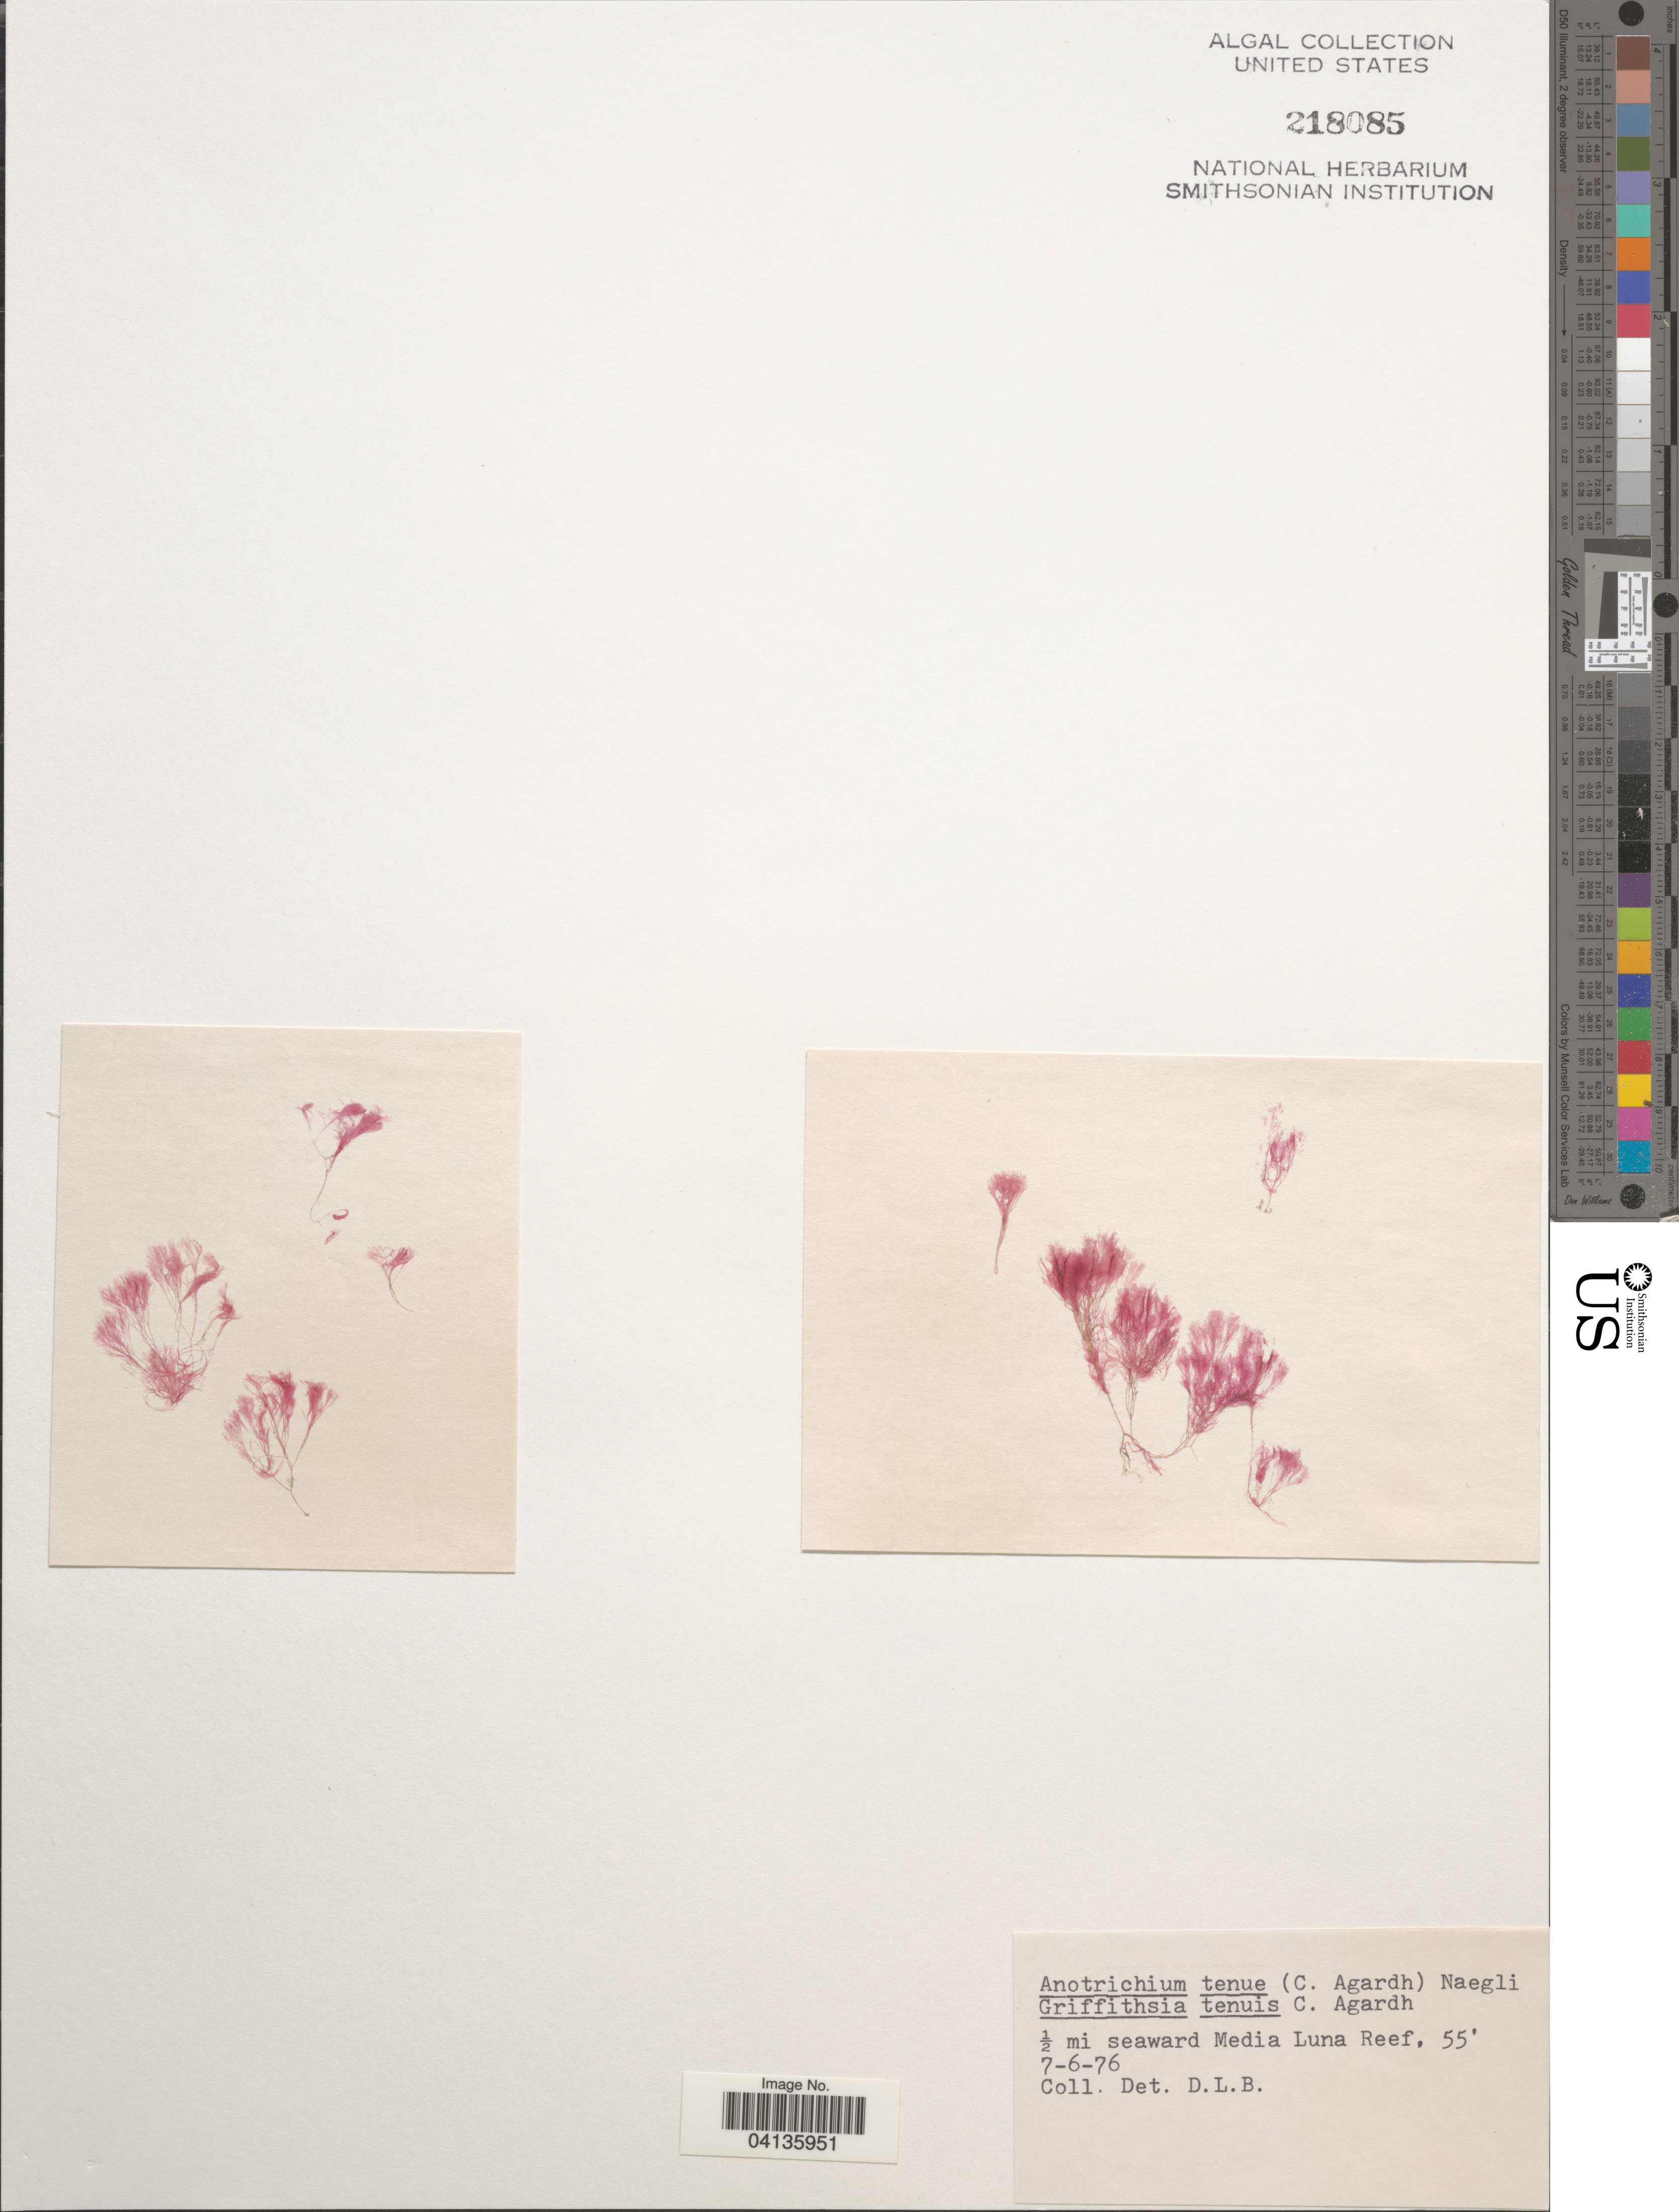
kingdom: Plantae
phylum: Rhodophyta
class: Florideophyceae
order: Ceramiales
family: Wrangeliaceae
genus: Anotrichium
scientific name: Anotrichium tenue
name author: (C. Agardh) Nägeli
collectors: D. L. B.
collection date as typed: Transcribed d/m/y: 7/6/76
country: Puerto Rico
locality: ½ mi seaward Media Luna Reef.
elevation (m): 17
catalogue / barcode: US 218085